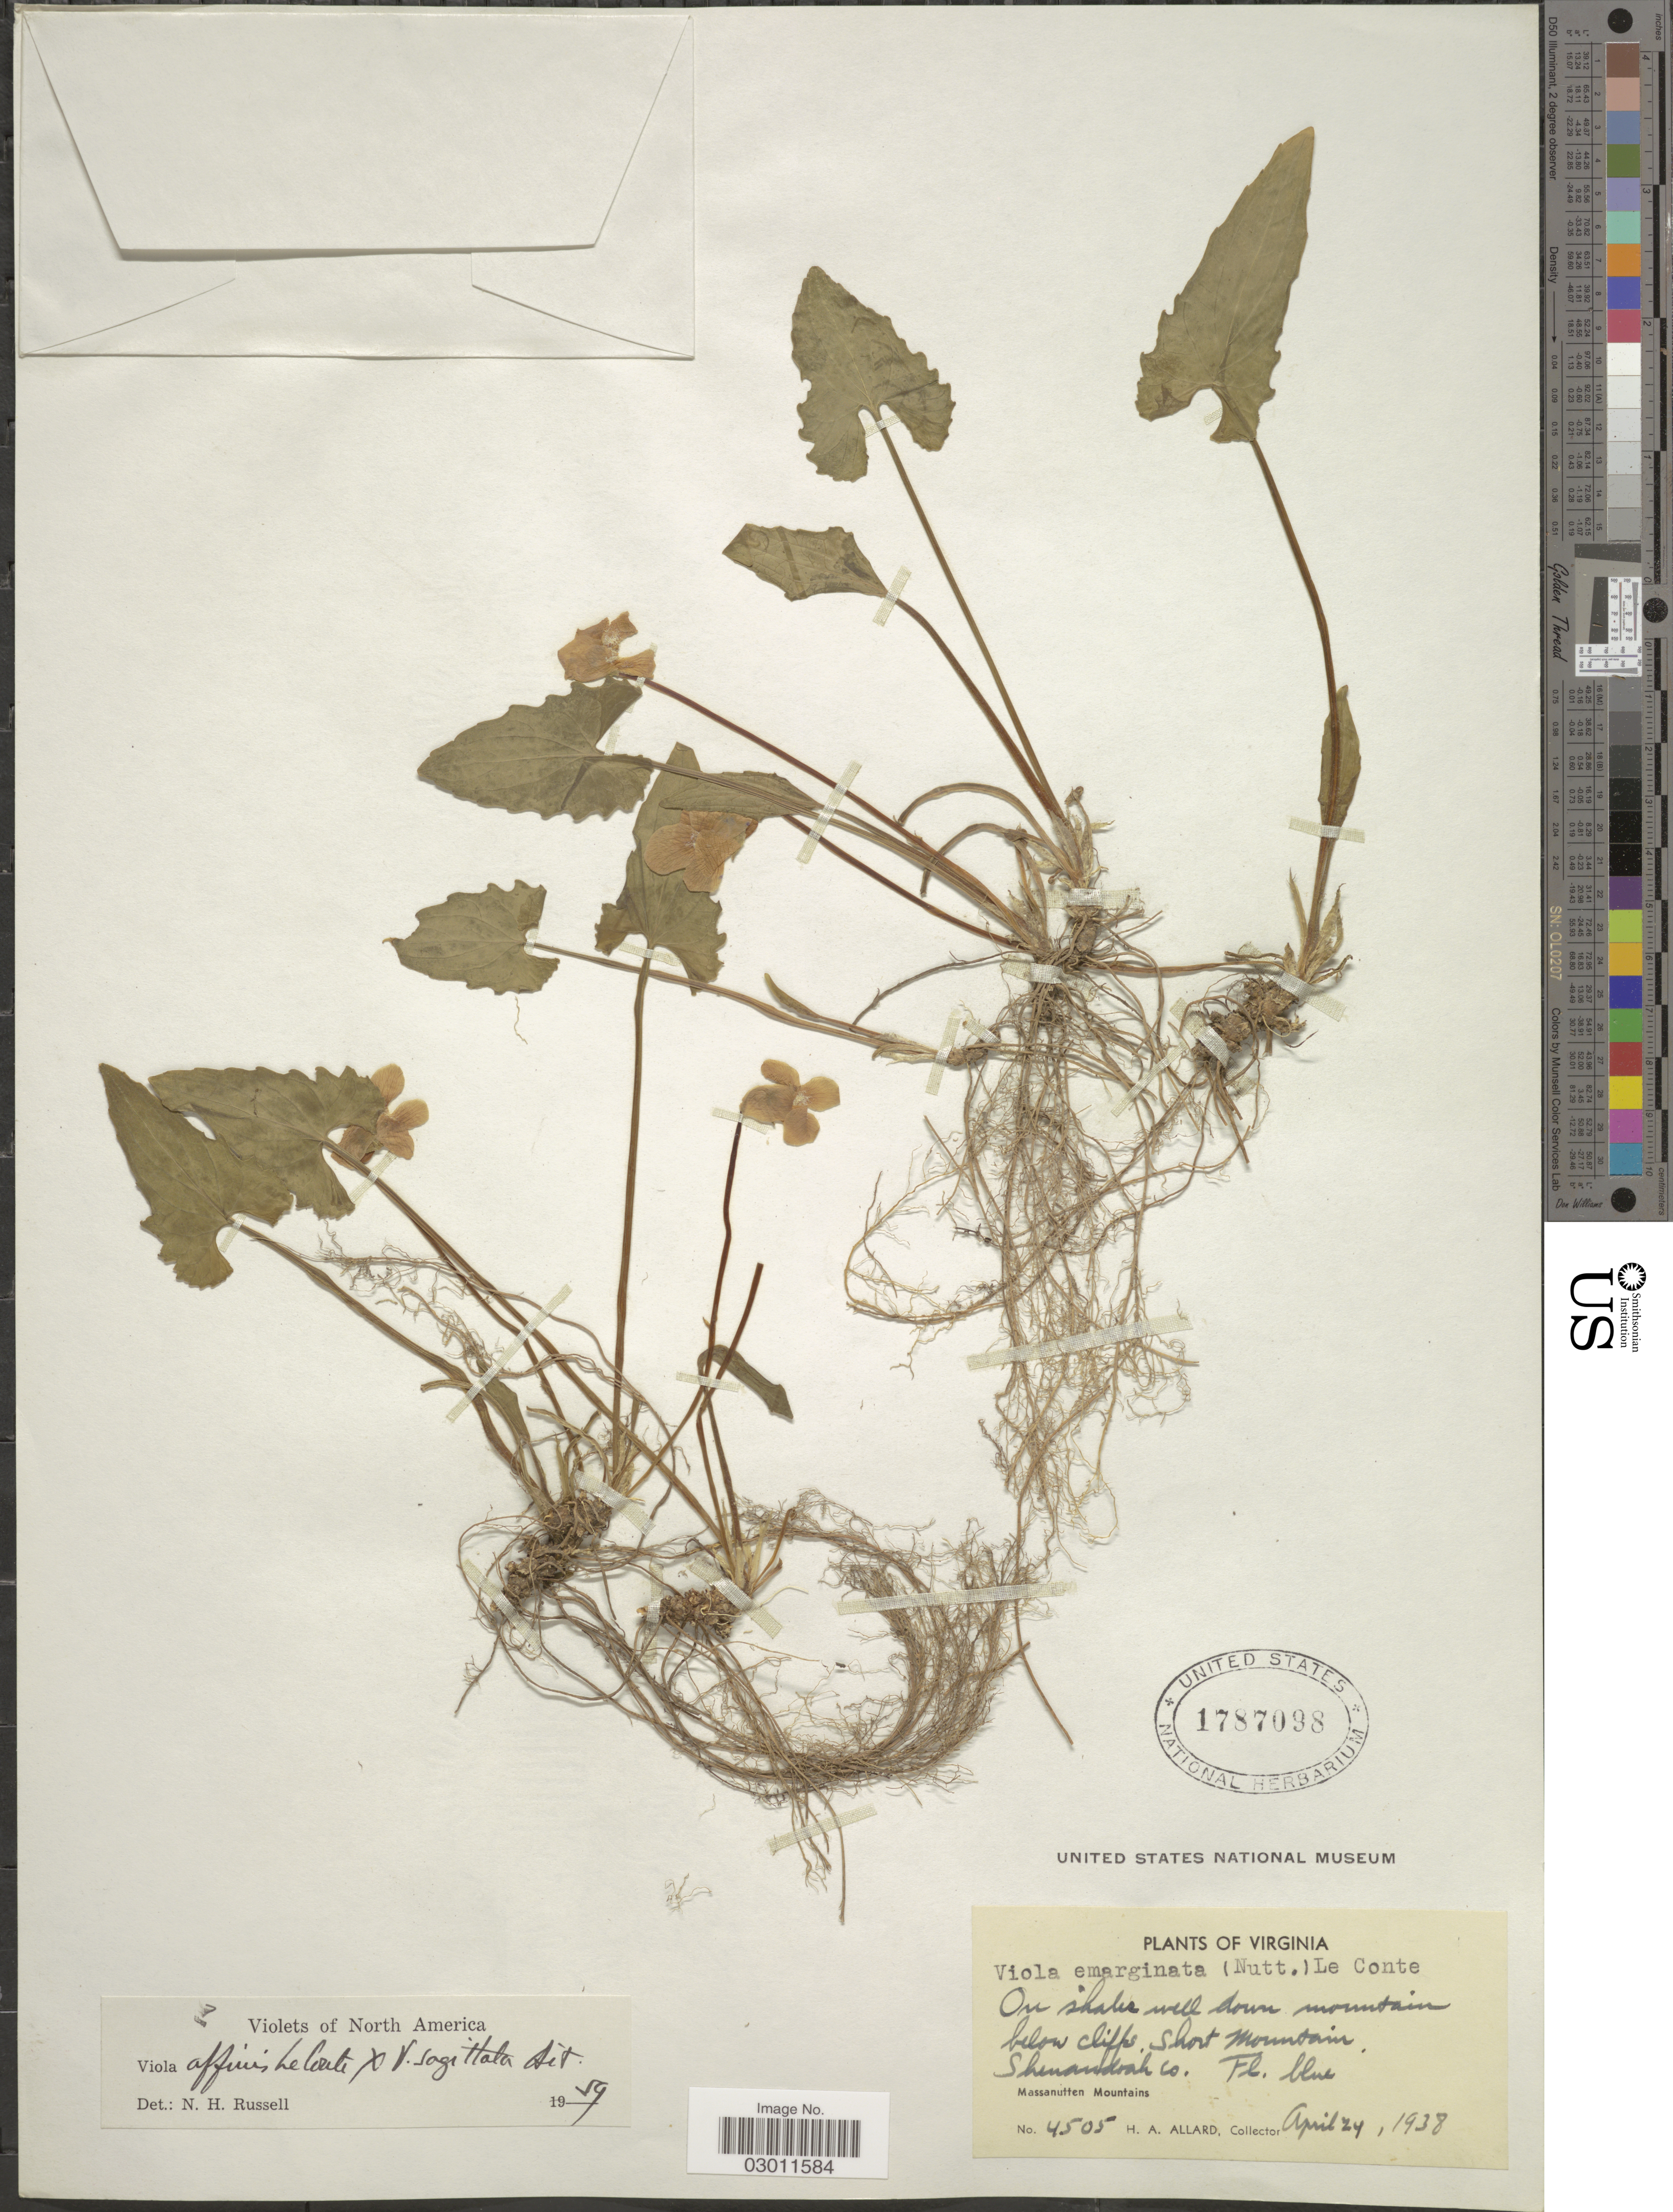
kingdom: Plantae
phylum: Tracheophyta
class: Magnoliopsida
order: Malpighiales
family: Violaceae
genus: Viola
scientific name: Viola affinis x V. sagittata Aiton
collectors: H. A. Allard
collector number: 4505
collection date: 1938-04-24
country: United States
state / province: Virginia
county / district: Shenandoah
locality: Shenandoah Co., Massanutten Mountains.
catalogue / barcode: US 1787098